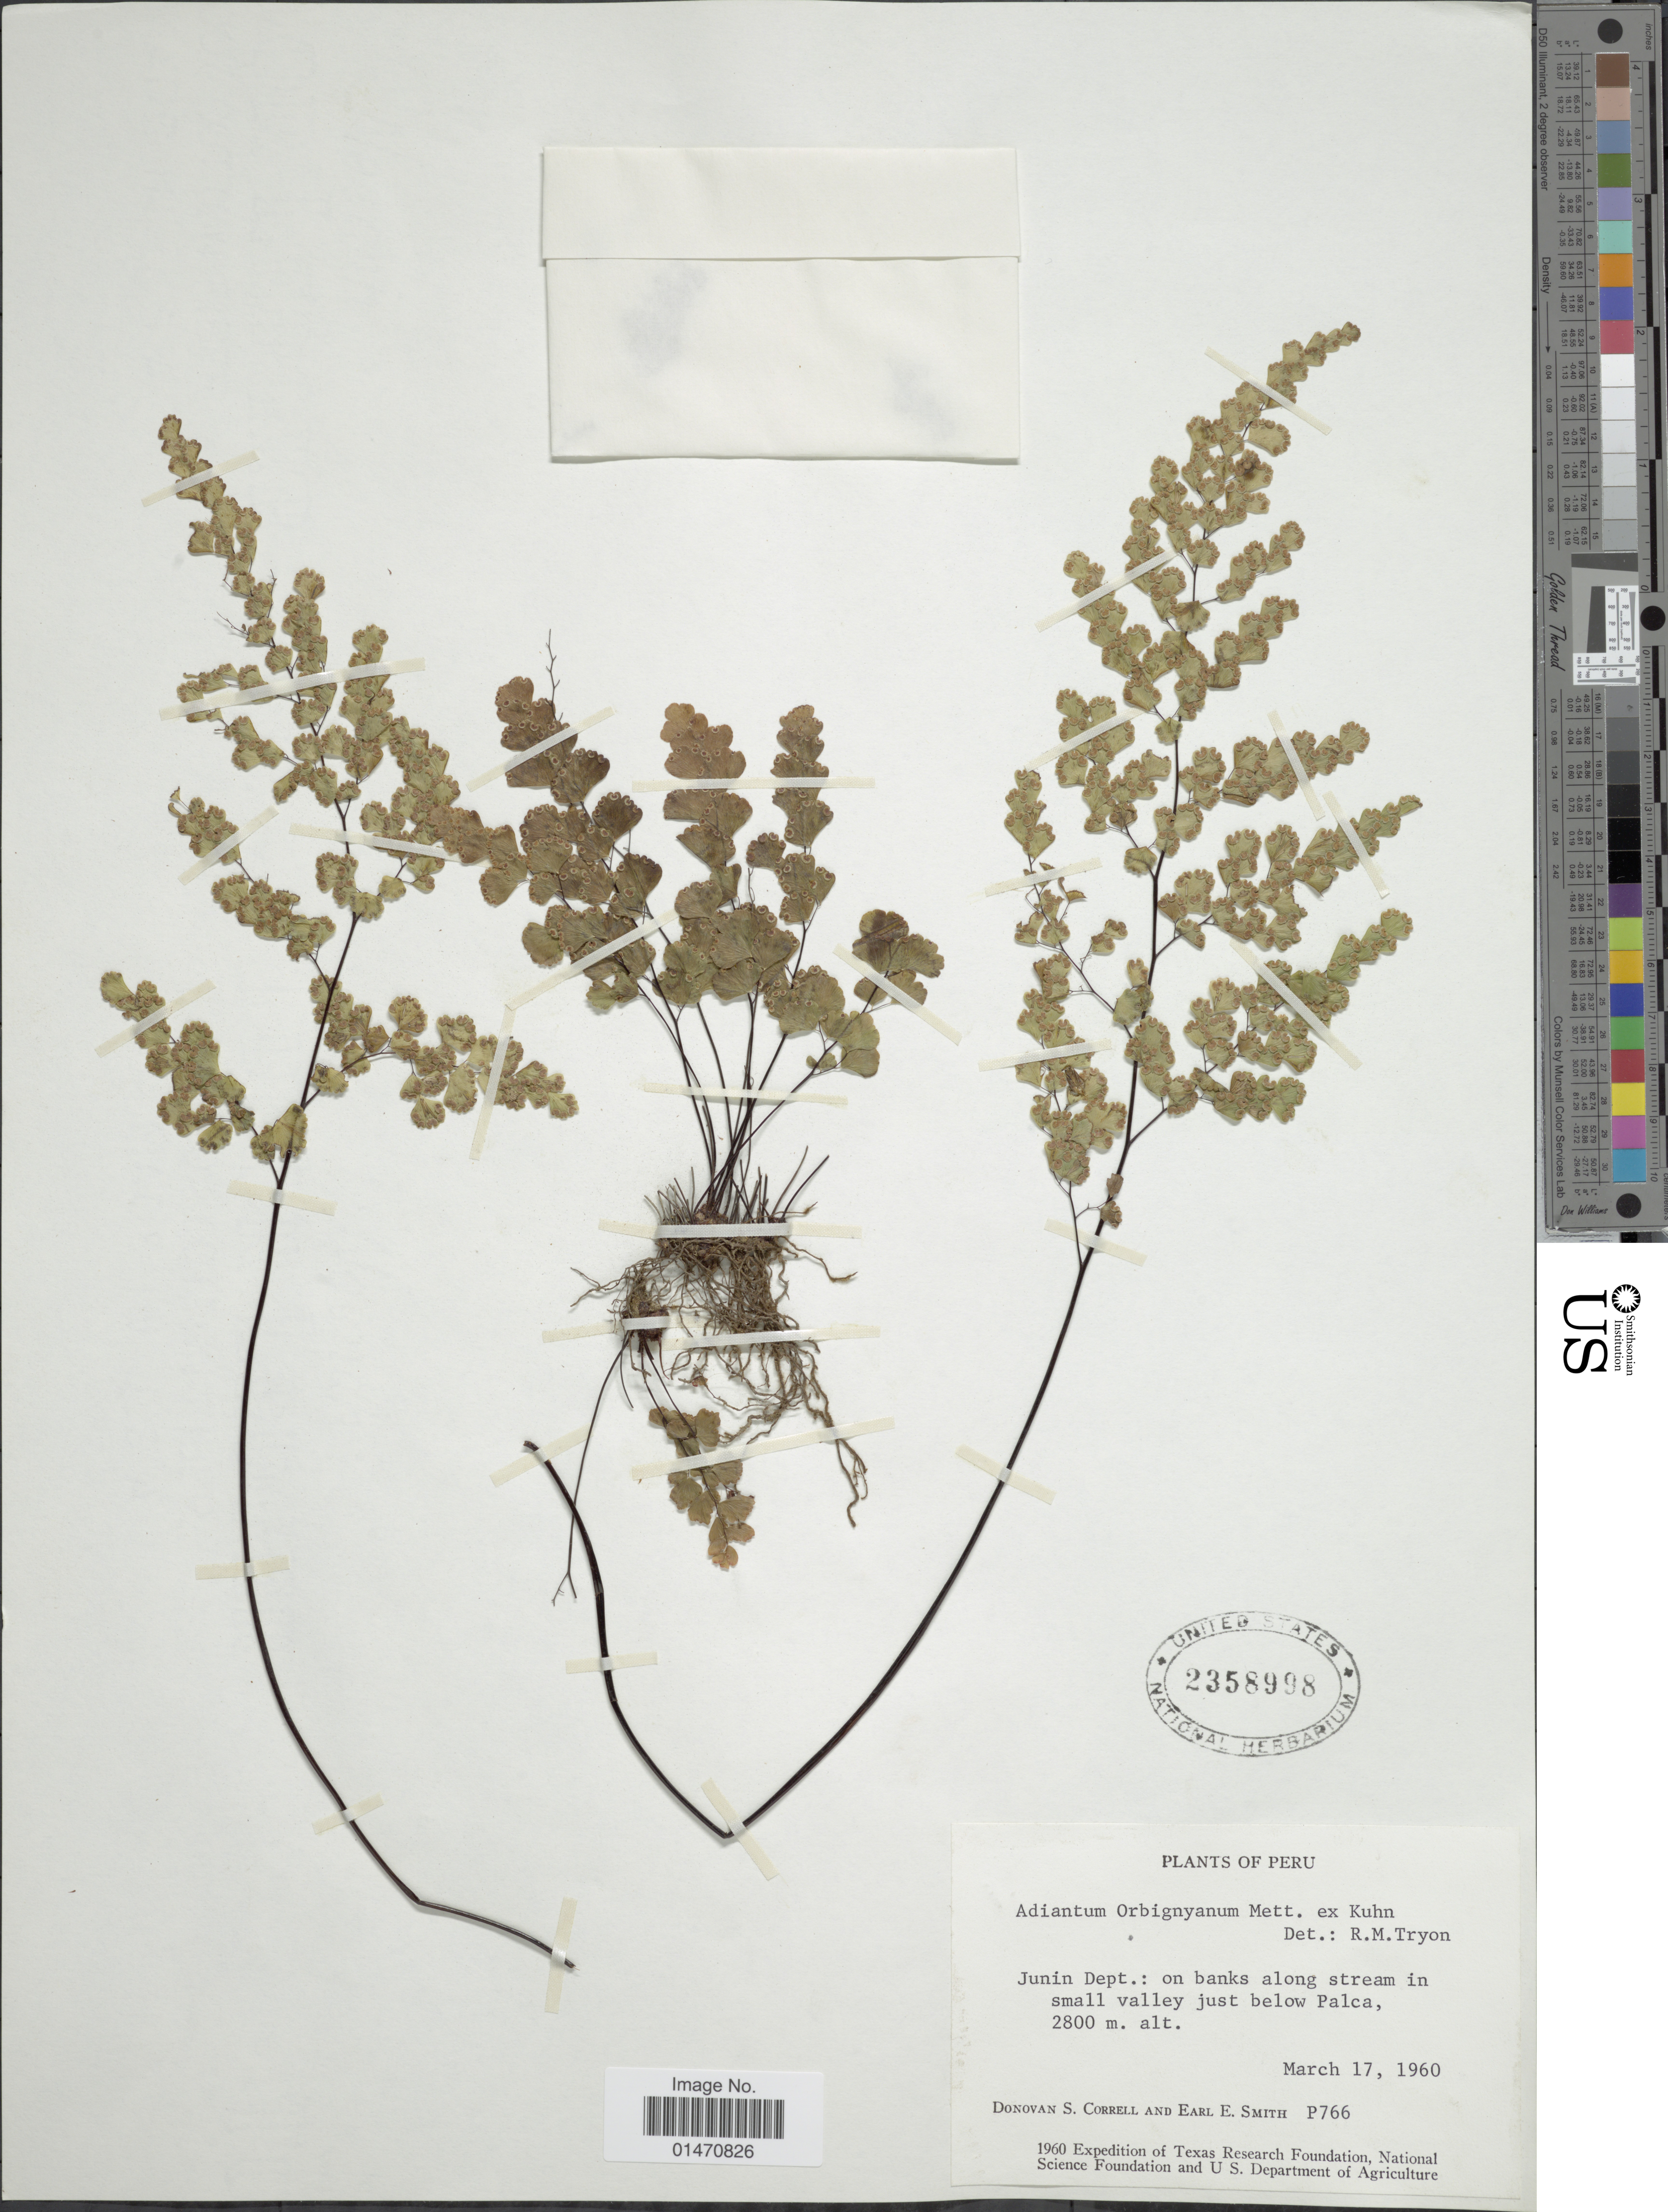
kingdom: Plantae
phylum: Tracheophyta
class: Polypodiopsida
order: Polypodiales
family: Pteridaceae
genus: Adiantum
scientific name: Adiantum orbignyanum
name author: Kuhn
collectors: D. S. Correll & E. E. Smith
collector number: P766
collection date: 1960-03-17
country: Peru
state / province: Junín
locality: Junin Dept.: on banks along stream in small valley just below Palca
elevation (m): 2800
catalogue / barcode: US 2358998